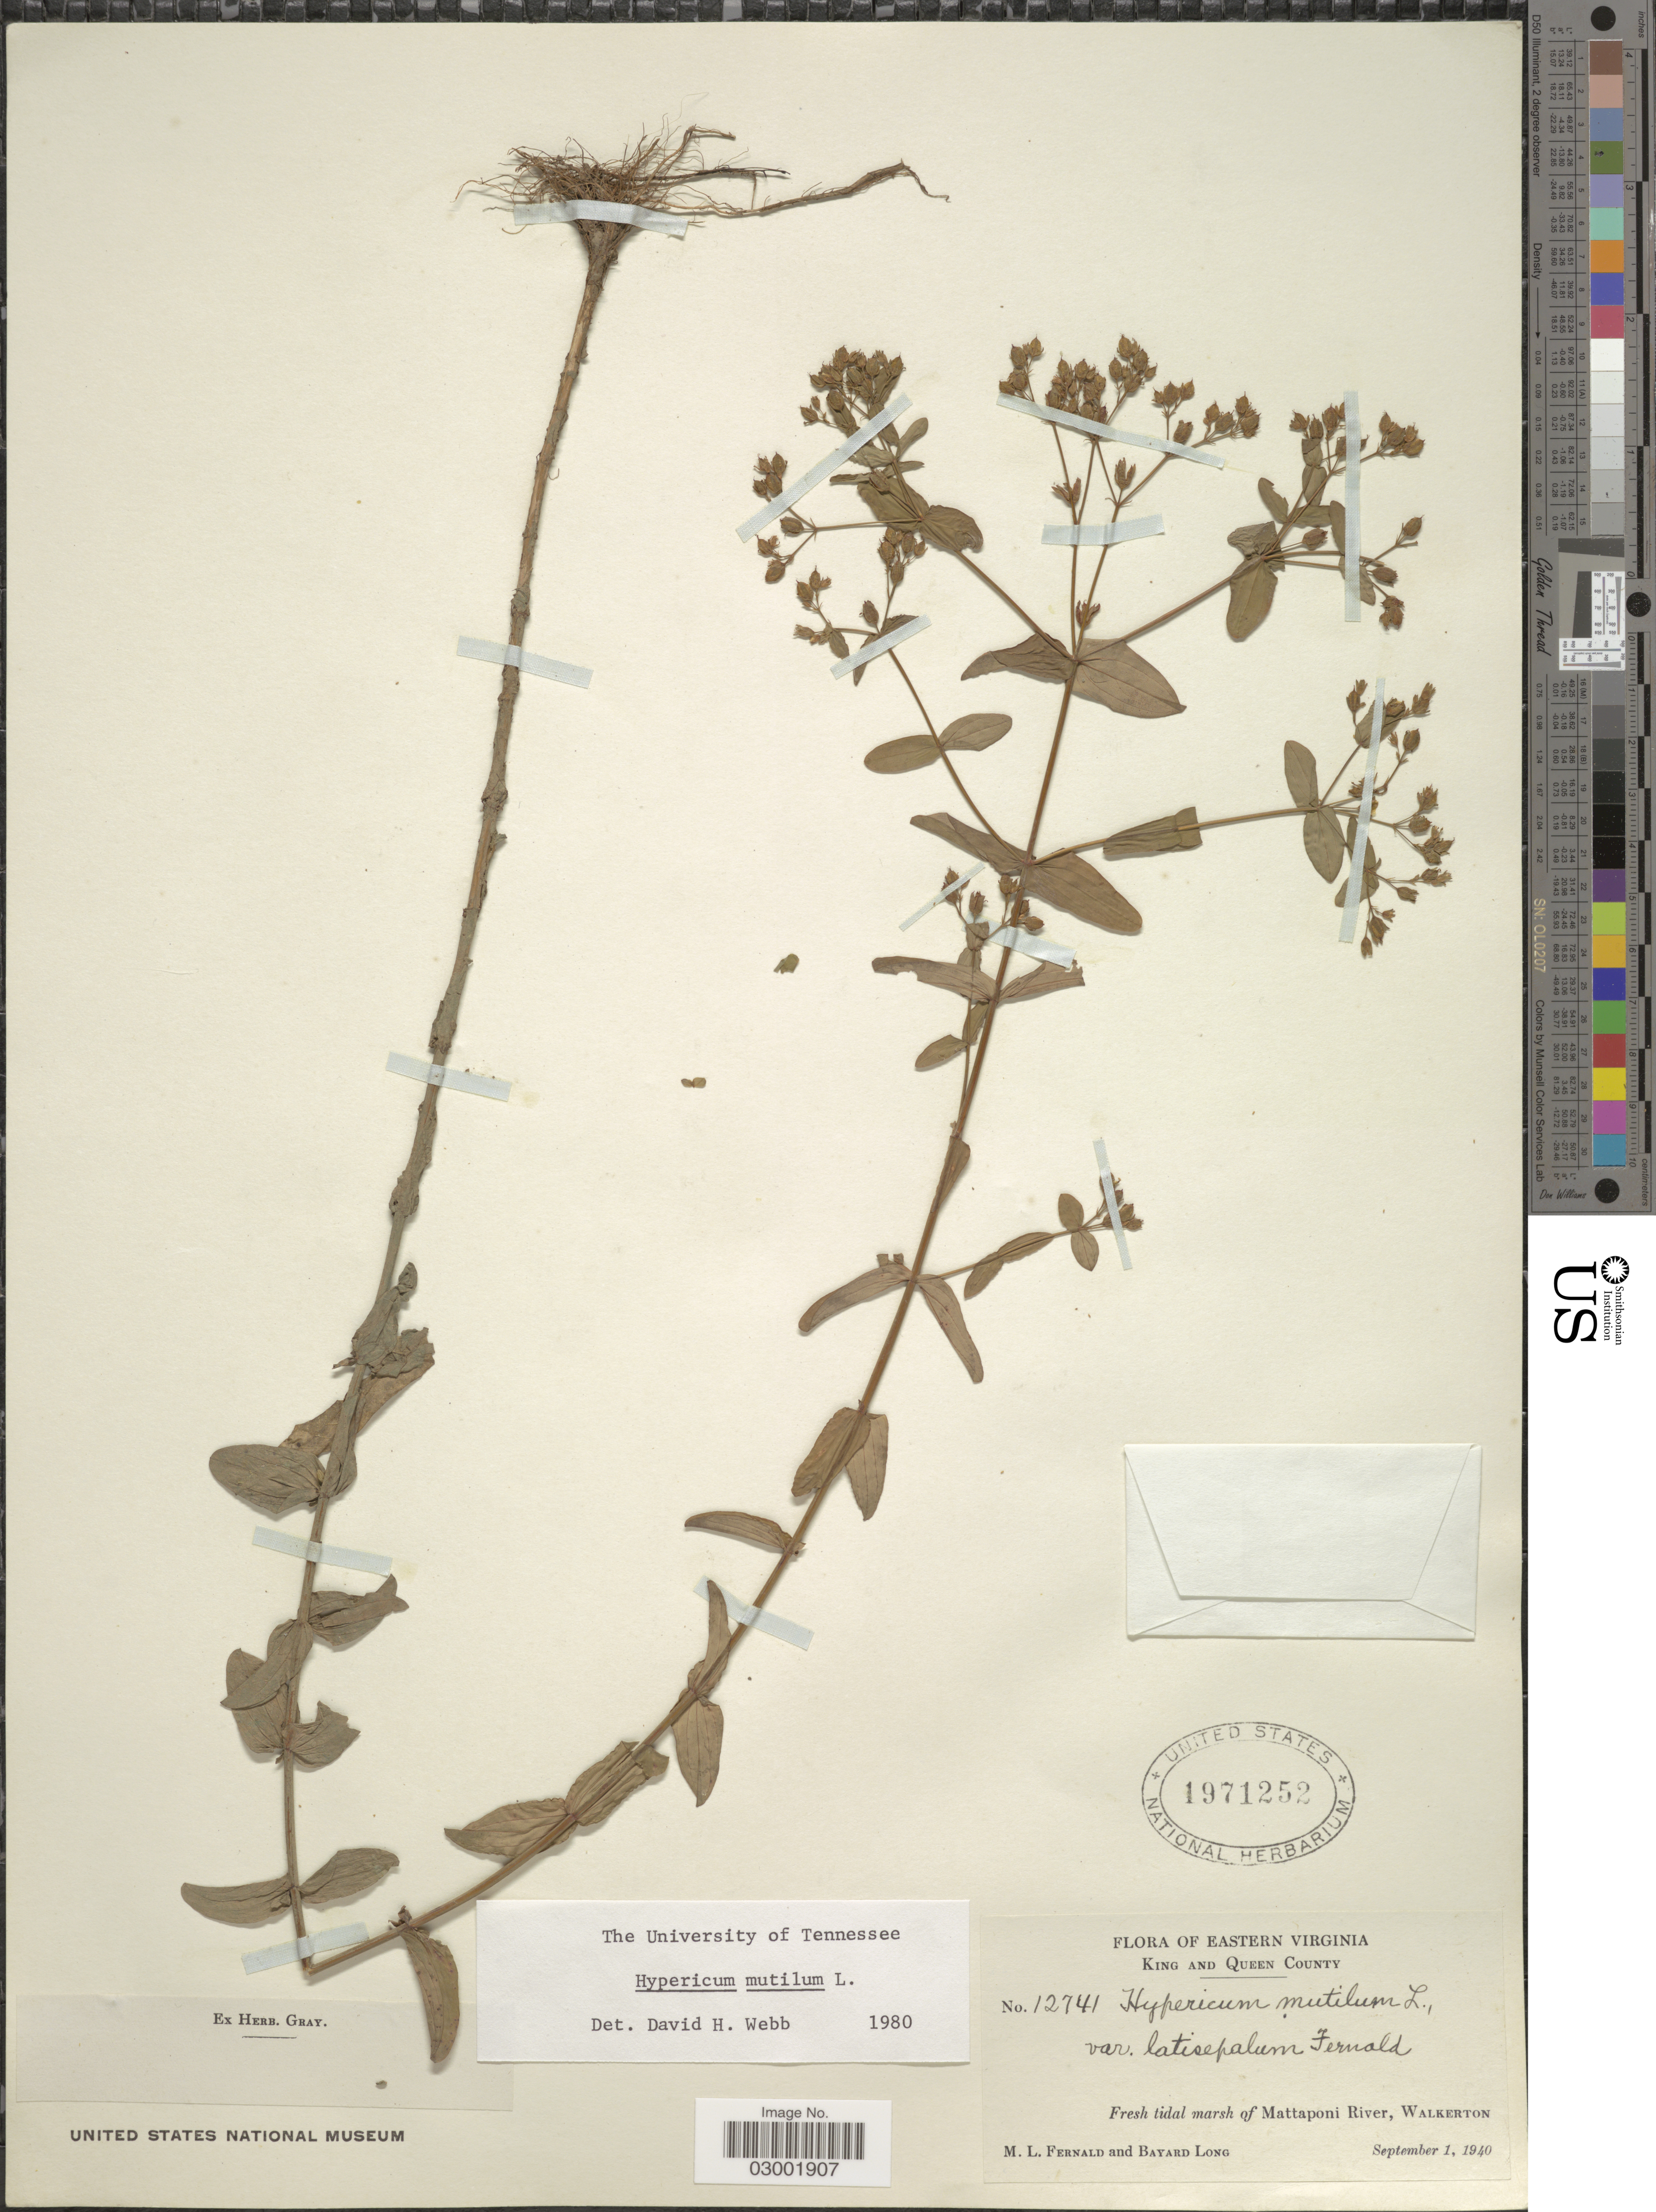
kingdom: Plantae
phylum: Tracheophyta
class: Magnoliopsida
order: Malpighiales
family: Hypericaceae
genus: Hypericum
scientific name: Hypericum mutilum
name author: L.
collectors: M. L. Fernald & B. Long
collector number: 12741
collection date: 1940-09-01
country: United States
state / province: Virginia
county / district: King and Queen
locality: Eastern Virginia, King and Queen County, Fresh tidal marsh of Mattaponi River, Walkerton.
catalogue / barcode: US 1971252